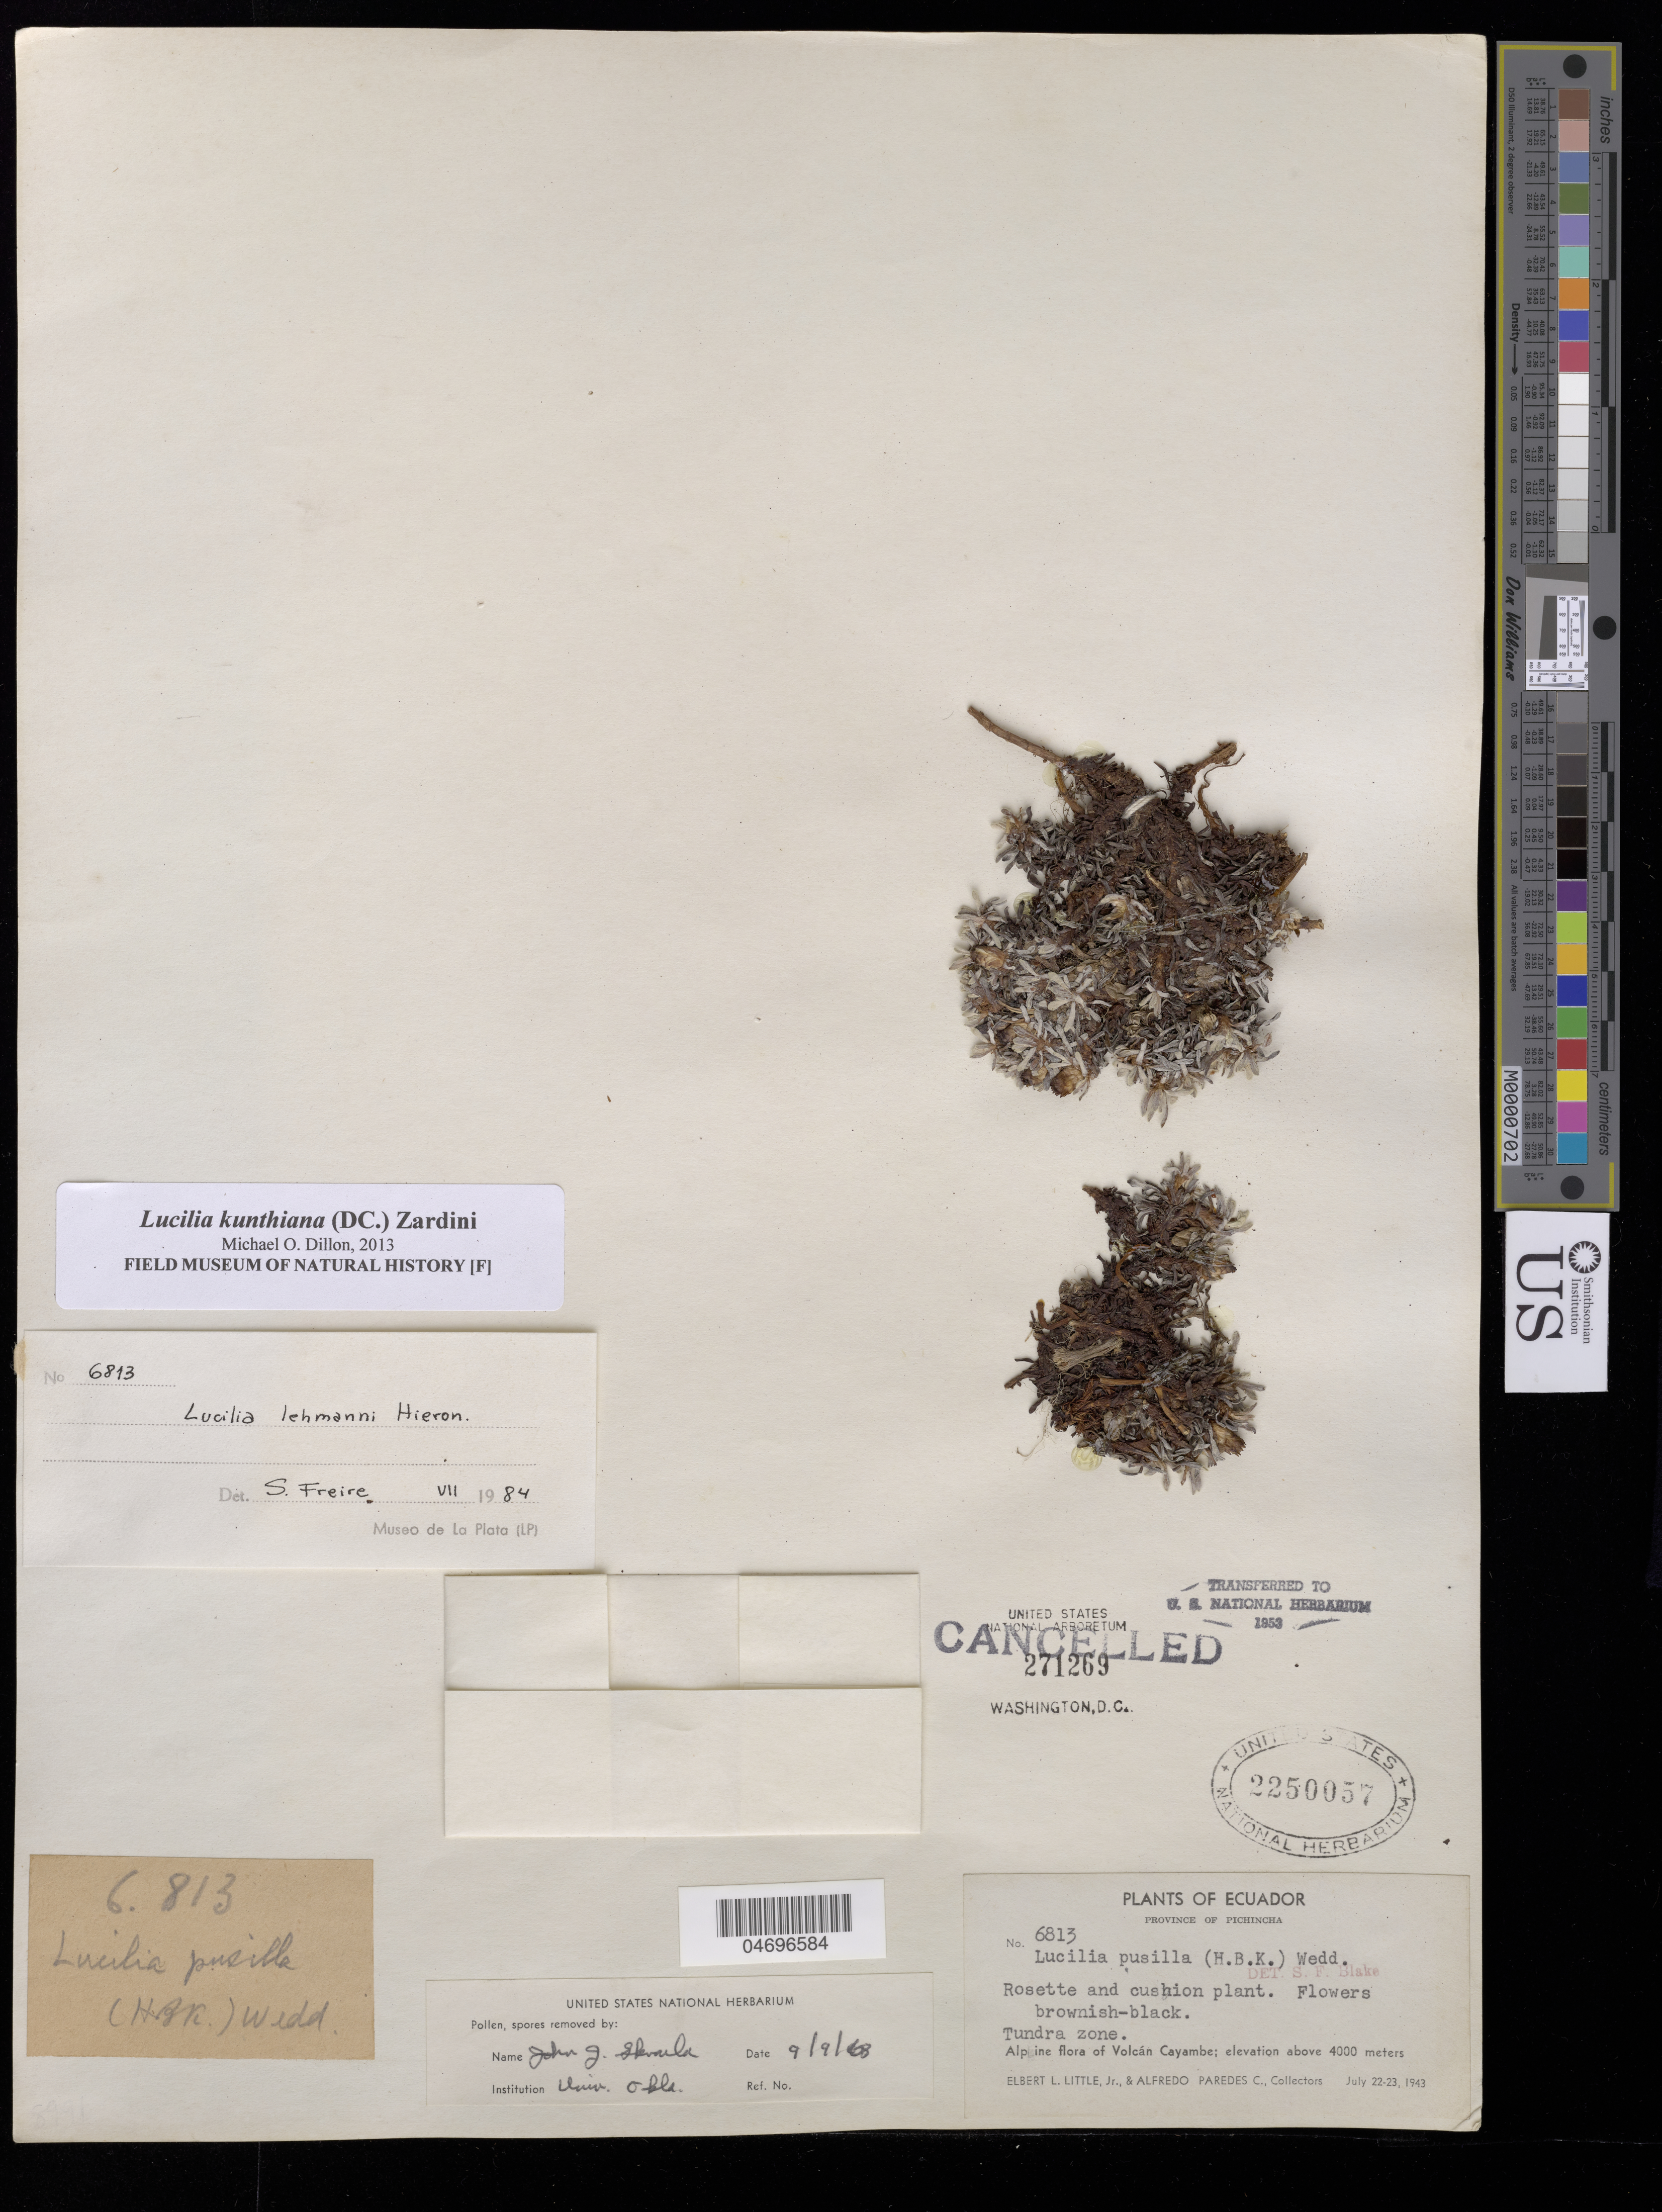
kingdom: Plantae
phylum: Tracheophyta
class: Magnoliopsida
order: Asterales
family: Asteraceae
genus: Lucilia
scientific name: Lucilia kunthiana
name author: (DC.) Zardini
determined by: Dillon, M. O.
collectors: E. L. Little & A. Paredes C.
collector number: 6813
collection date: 1943-07-22/1943-07-23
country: Ecuador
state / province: Pichincha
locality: Volcán Cayambe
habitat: Tundra zone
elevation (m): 4000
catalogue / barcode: US 2250057